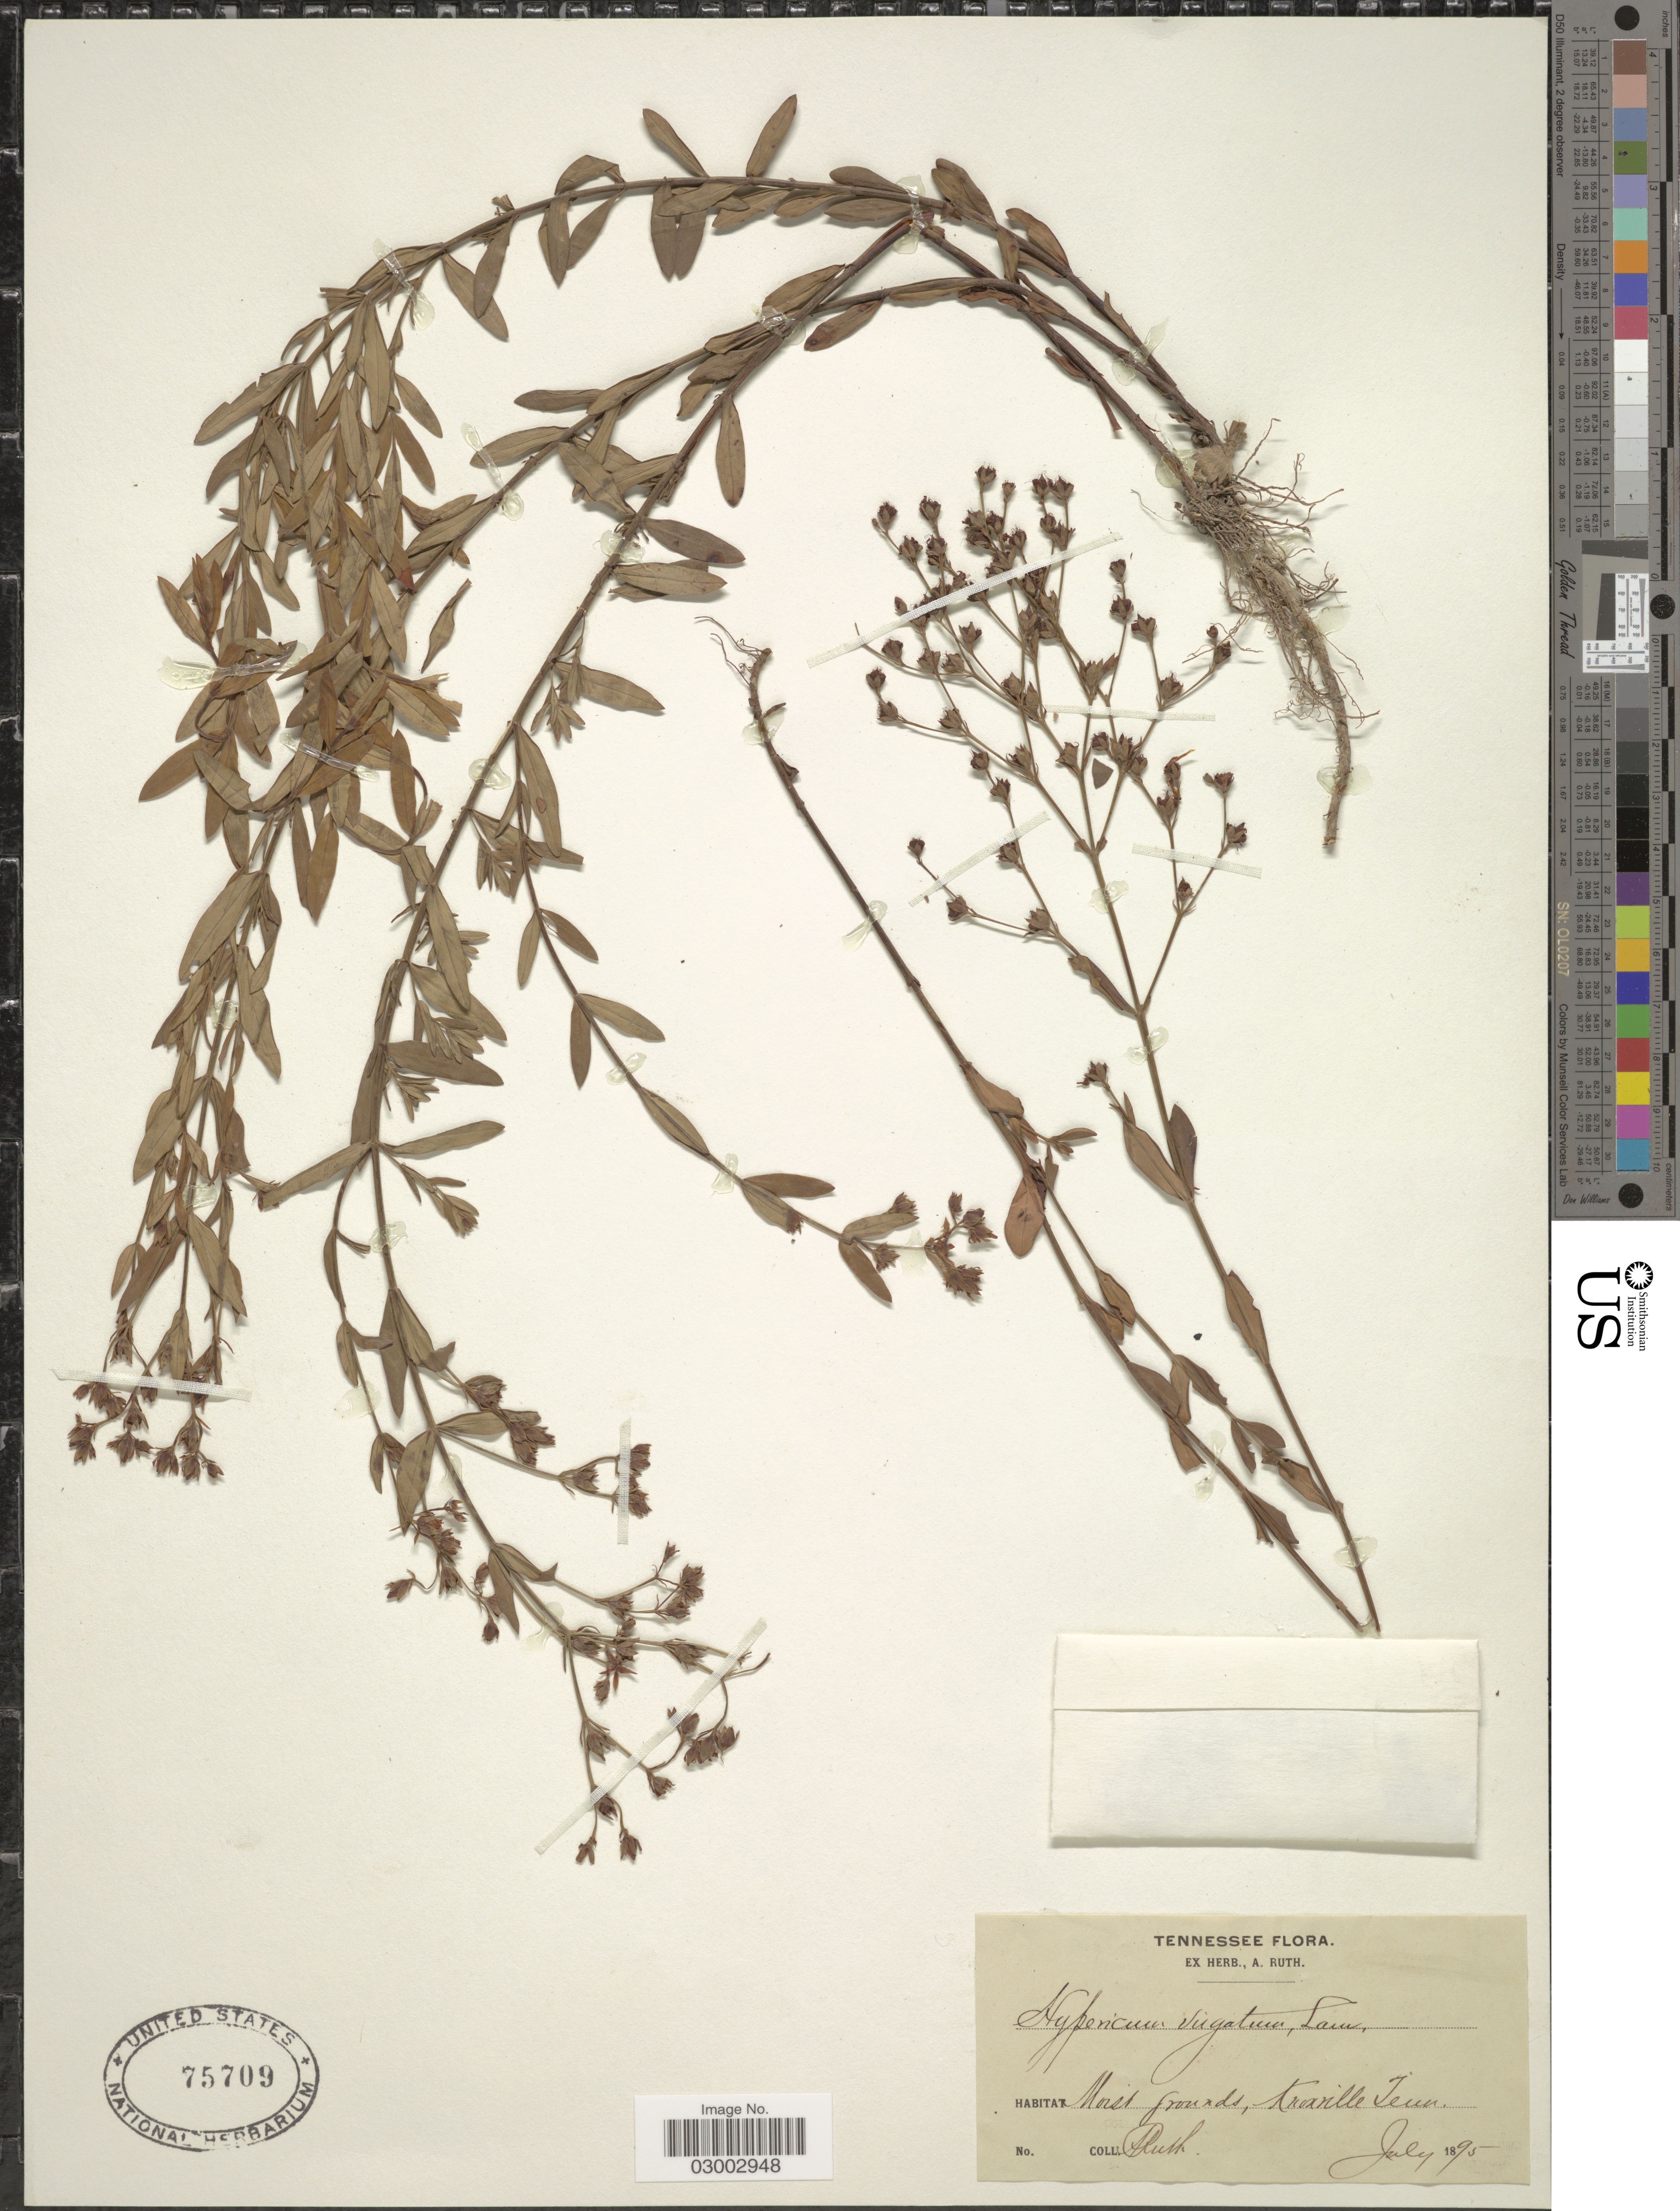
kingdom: Plantae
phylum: Tracheophyta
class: Magnoliopsida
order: Malpighiales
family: Hypericaceae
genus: Hypericum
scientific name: Hypericum virgatum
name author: Lam.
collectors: A. Ruth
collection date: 1895-07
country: United States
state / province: Tennessee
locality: Moist grounds, Knoxville Tenn.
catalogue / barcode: US 75709